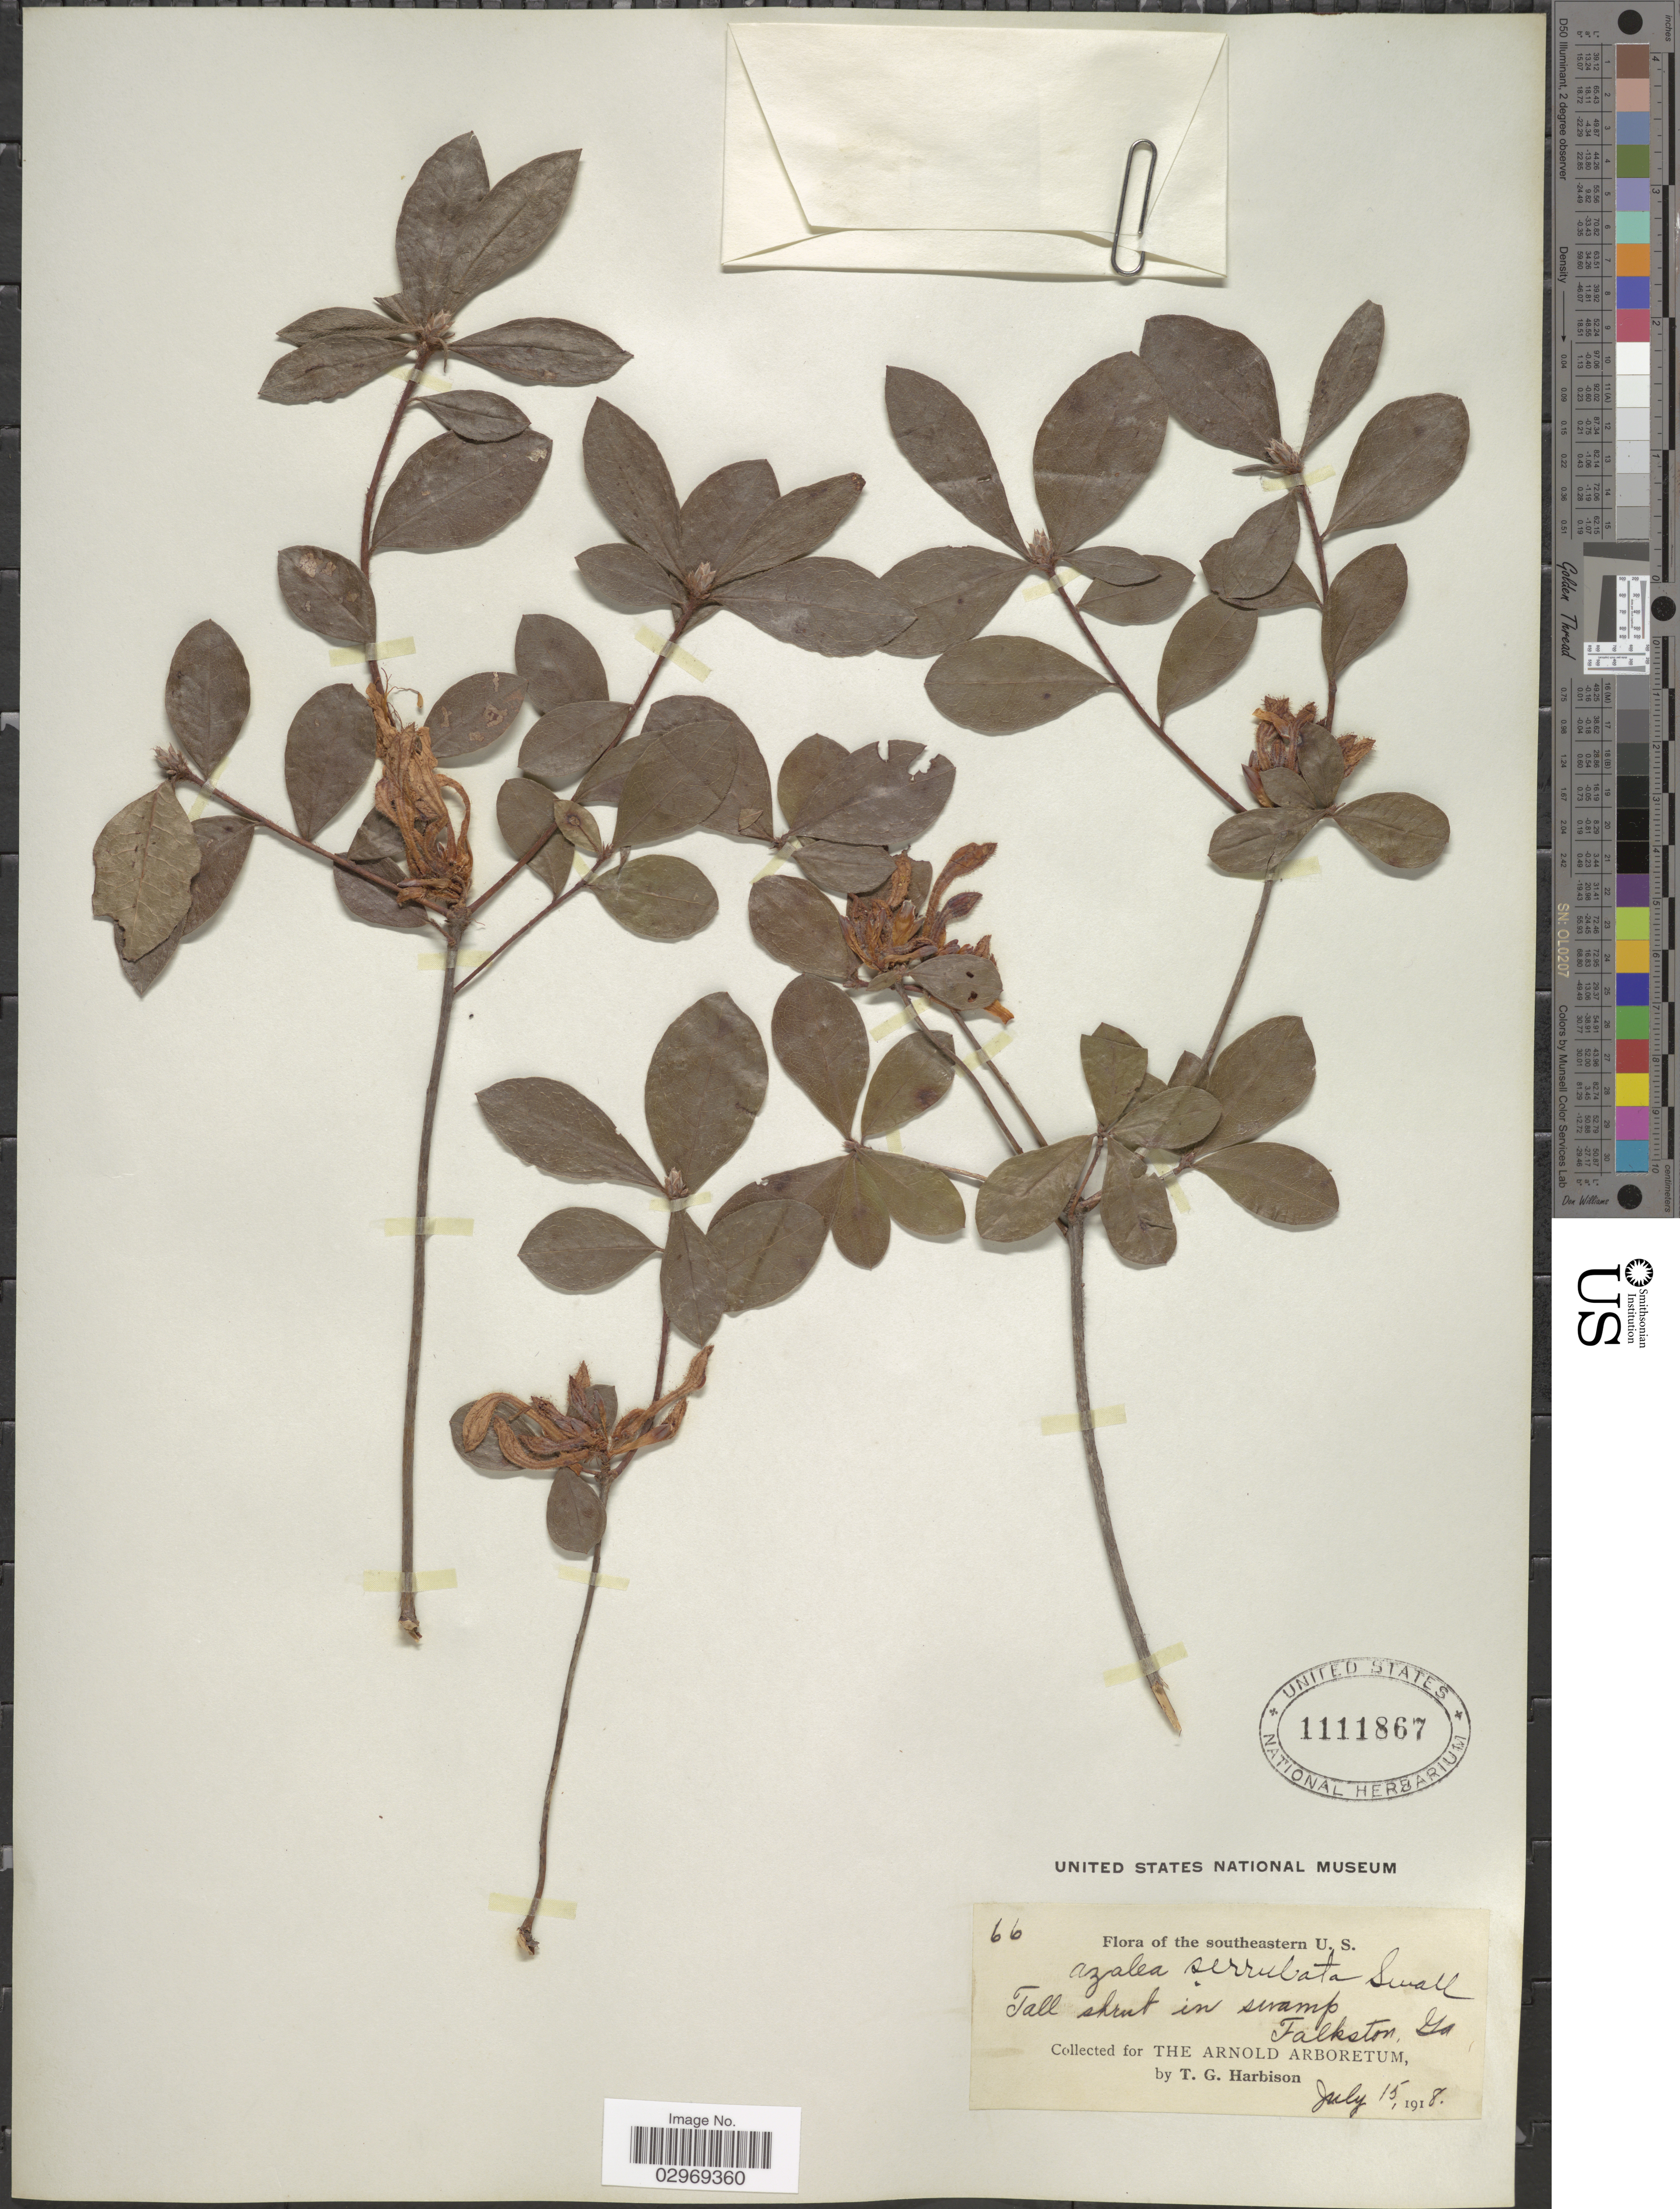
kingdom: Plantae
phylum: Tracheophyta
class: Magnoliopsida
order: Ericales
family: Ericaceae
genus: Rhododendron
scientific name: Rhododendron serrulatum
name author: (Small) Millais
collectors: T. Harbison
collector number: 66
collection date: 1918-07-15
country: United States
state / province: Georgia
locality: Southeastern U.S. Folkston.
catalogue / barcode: US 1111867